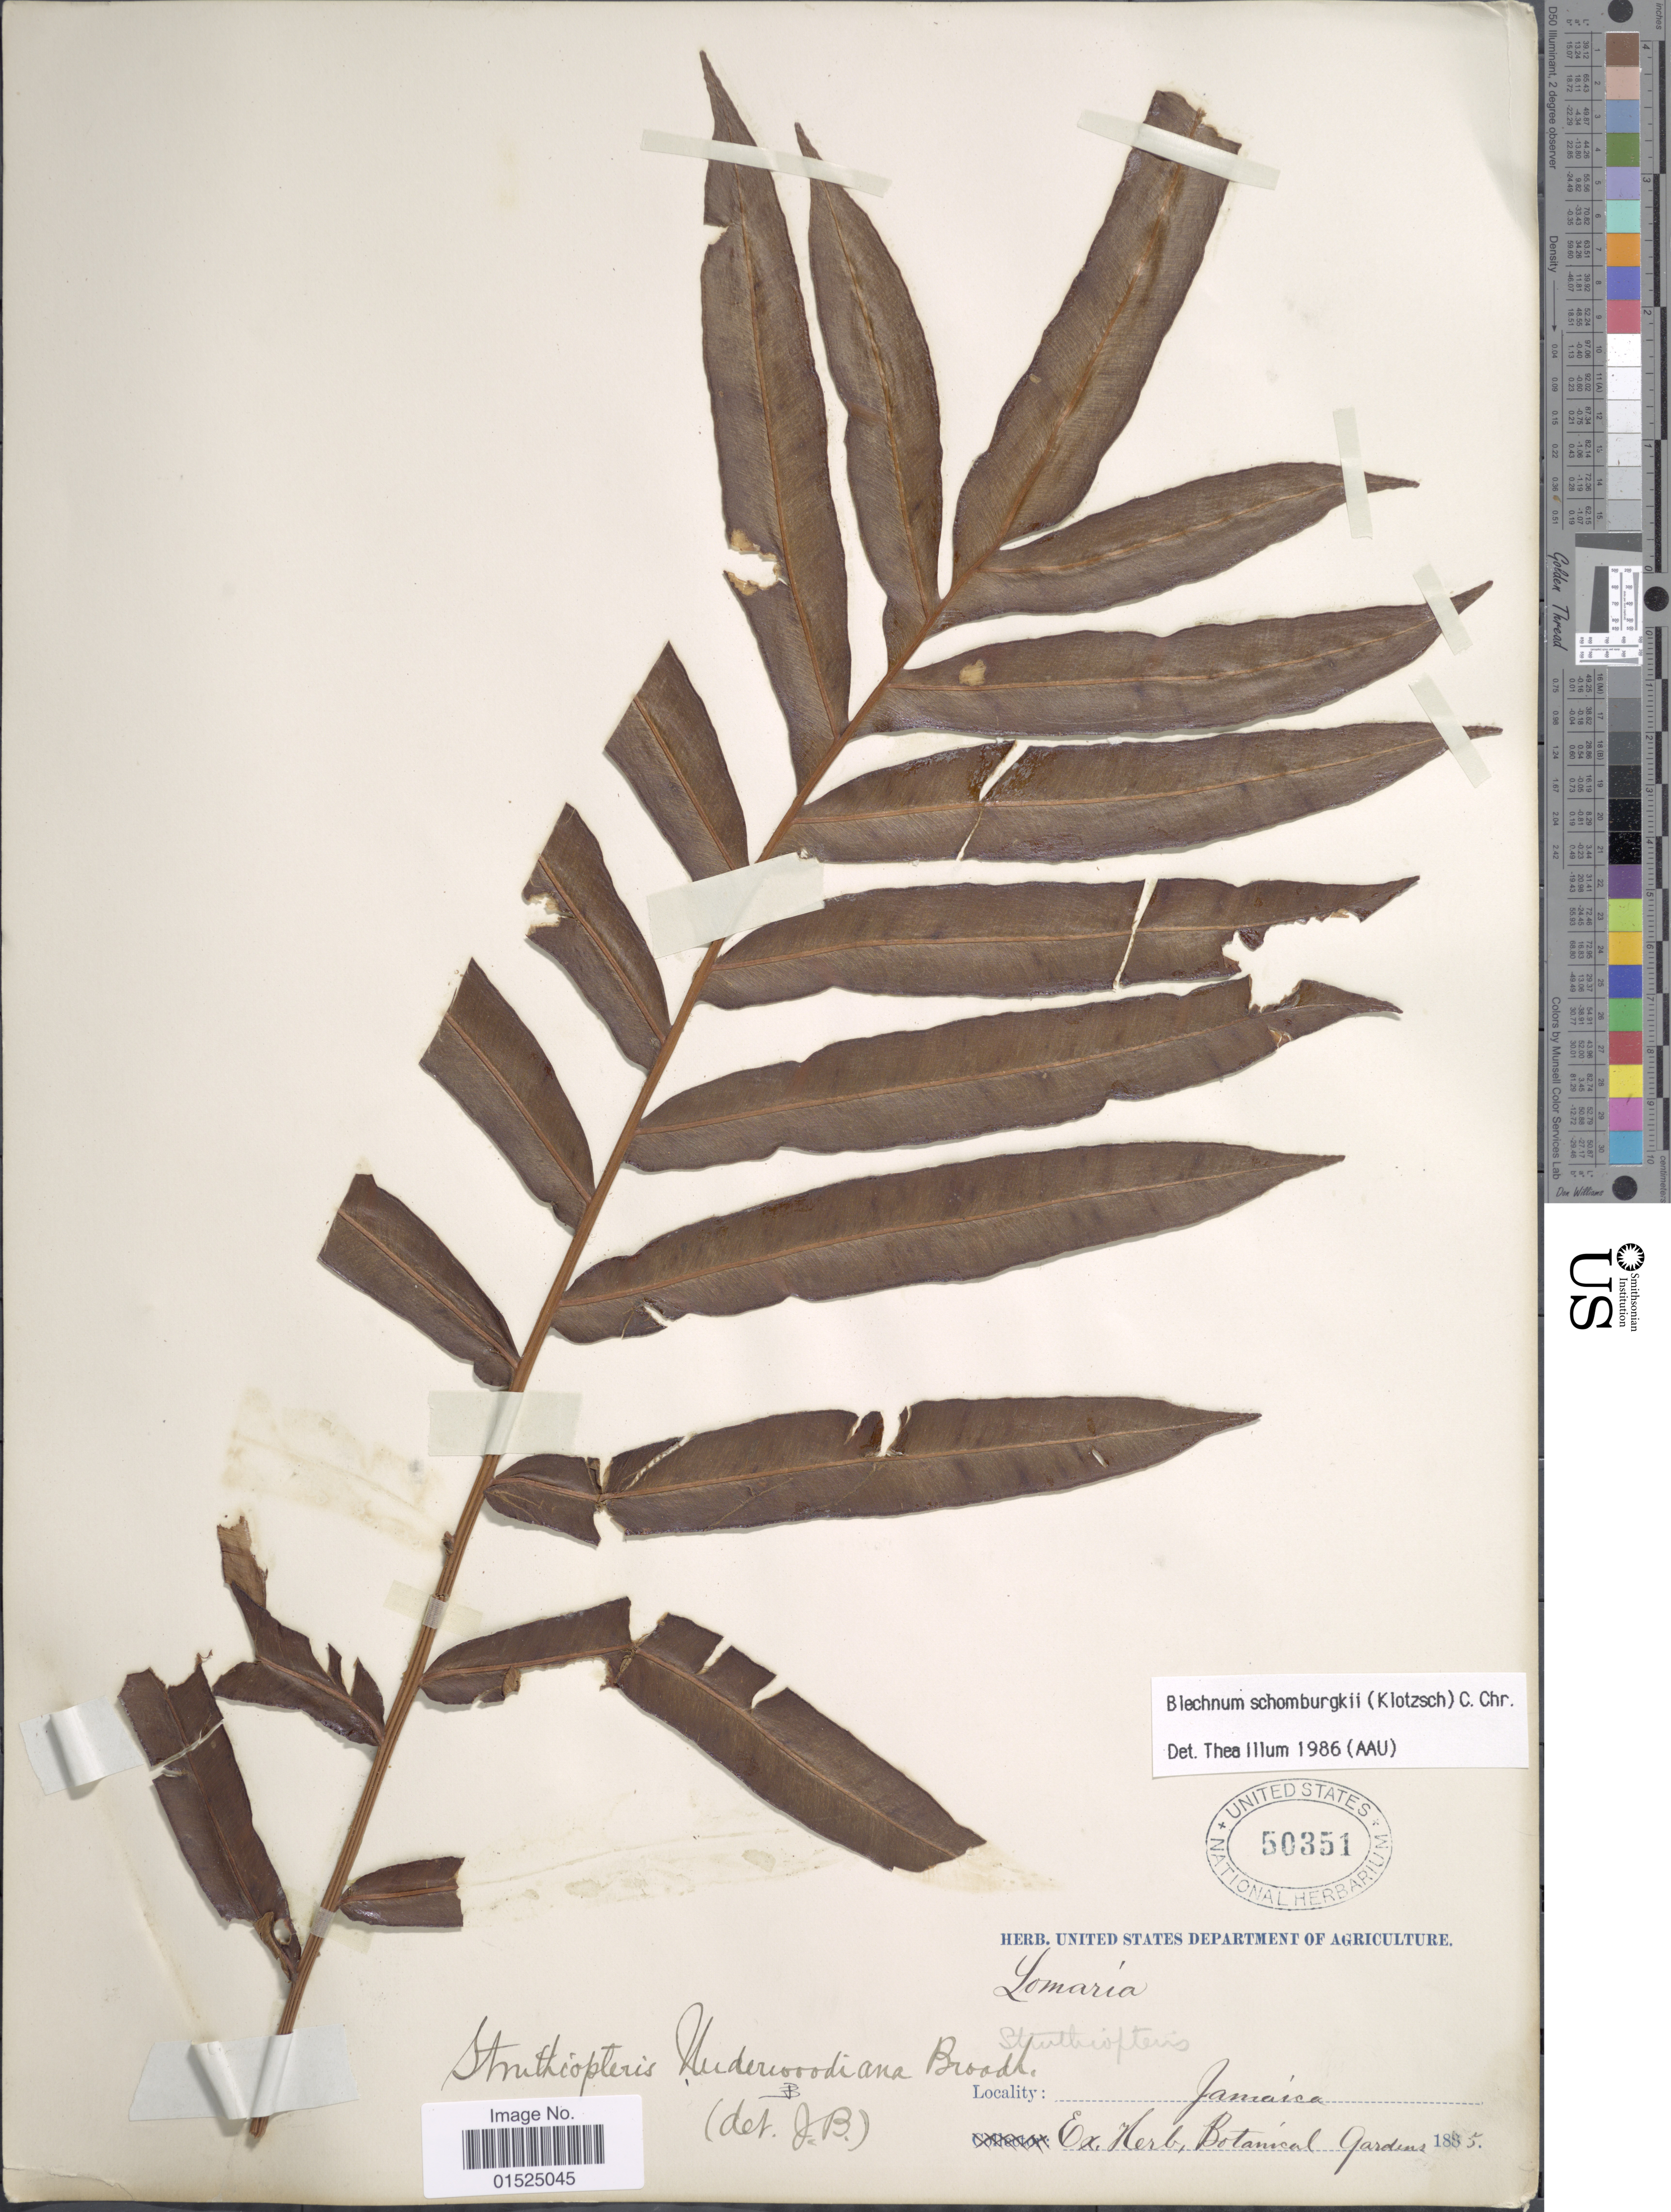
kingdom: Plantae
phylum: Tracheophyta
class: Polypodiopsida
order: Polypodiales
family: Blechnaceae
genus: Blechnum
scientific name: Blechnum underwoodianum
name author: (Broadh.) C. Chr.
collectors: ex herb. Bot. Gard.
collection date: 1885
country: Jamaica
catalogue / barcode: US 50351